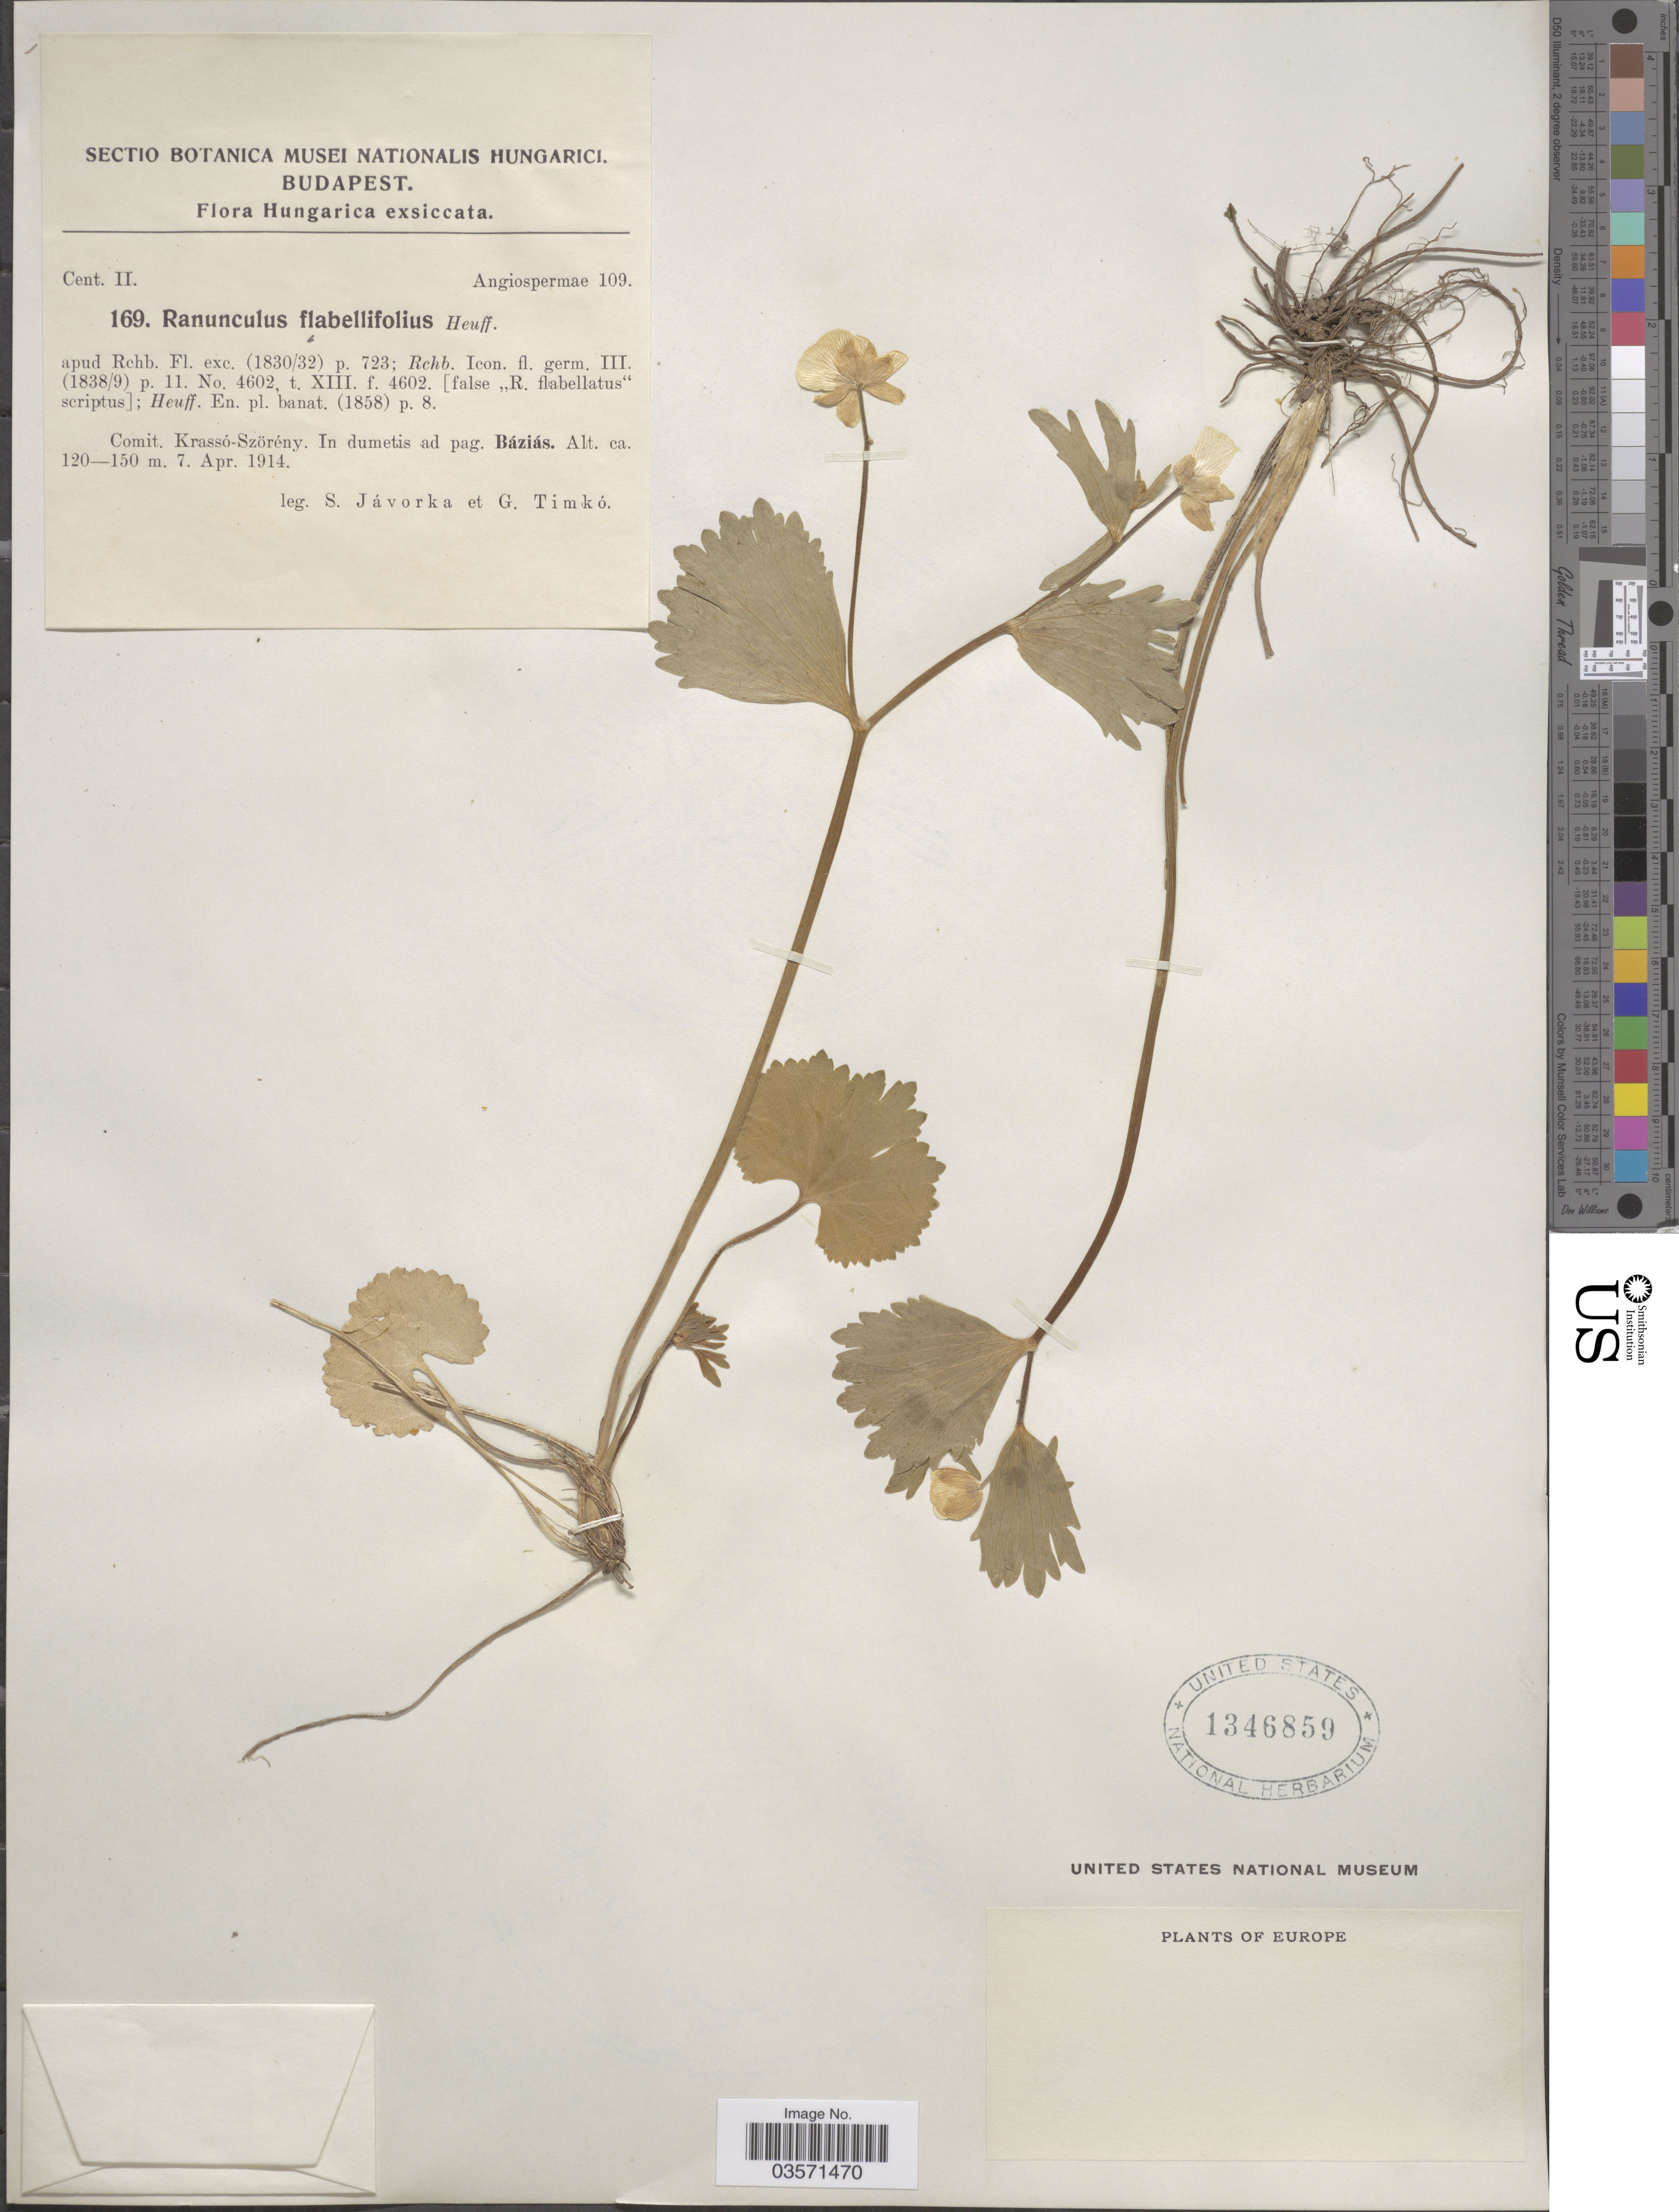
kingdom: Plantae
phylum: Tracheophyta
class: Magnoliopsida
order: Ranunculales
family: Ranunculaceae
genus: Ranunculus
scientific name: Ranunculus flabellaris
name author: Raf.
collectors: S. Javorka & G. Timko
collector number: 169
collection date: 1914-04-07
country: Hungary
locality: Comit. Krassó-Szörény. In dumetis ad pag. Báziás.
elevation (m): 120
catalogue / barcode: US 1346859